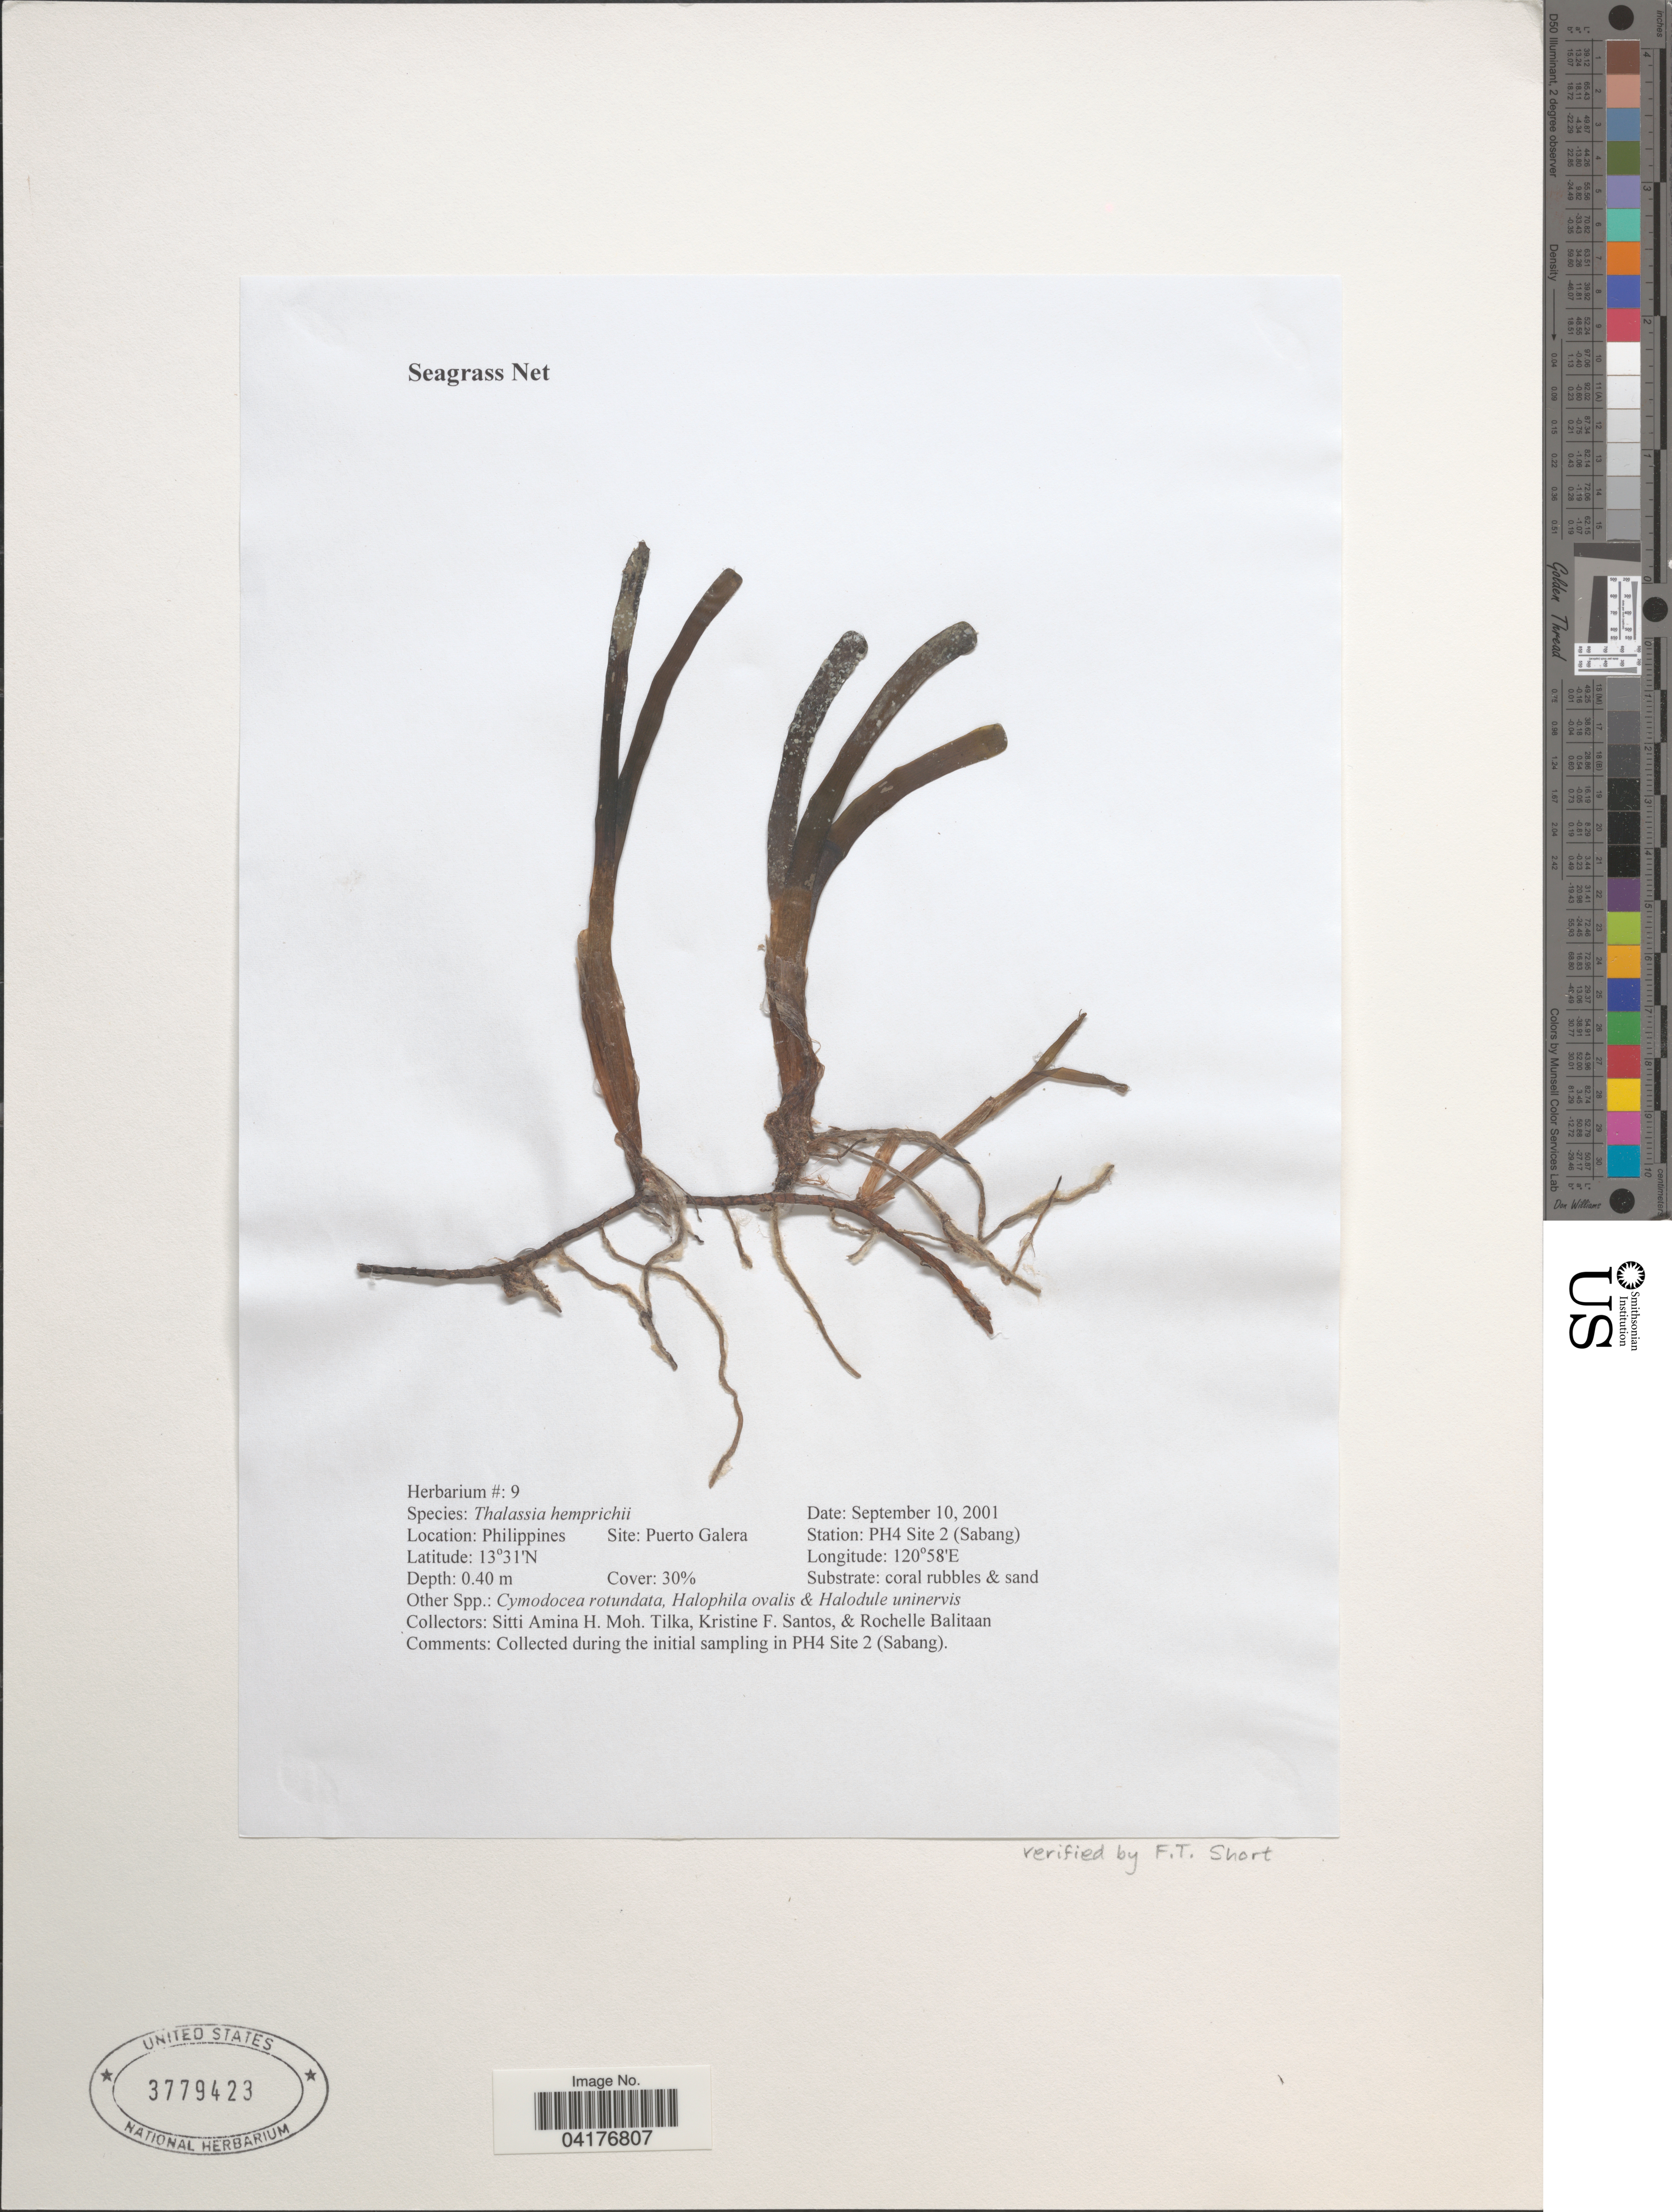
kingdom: Plantae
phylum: Tracheophyta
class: Liliopsida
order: Alismatales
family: Hydrocharitaceae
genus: Enhalus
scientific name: Enhalus acoroides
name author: (L. f.) Royle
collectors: S. Tilka, K. Santos & R. Balitaan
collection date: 2001-09-10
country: Philippines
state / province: Mimaropa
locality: Site: Puerto Galera. Station: PH4 Site 2 (Sabang).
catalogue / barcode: US 3779423